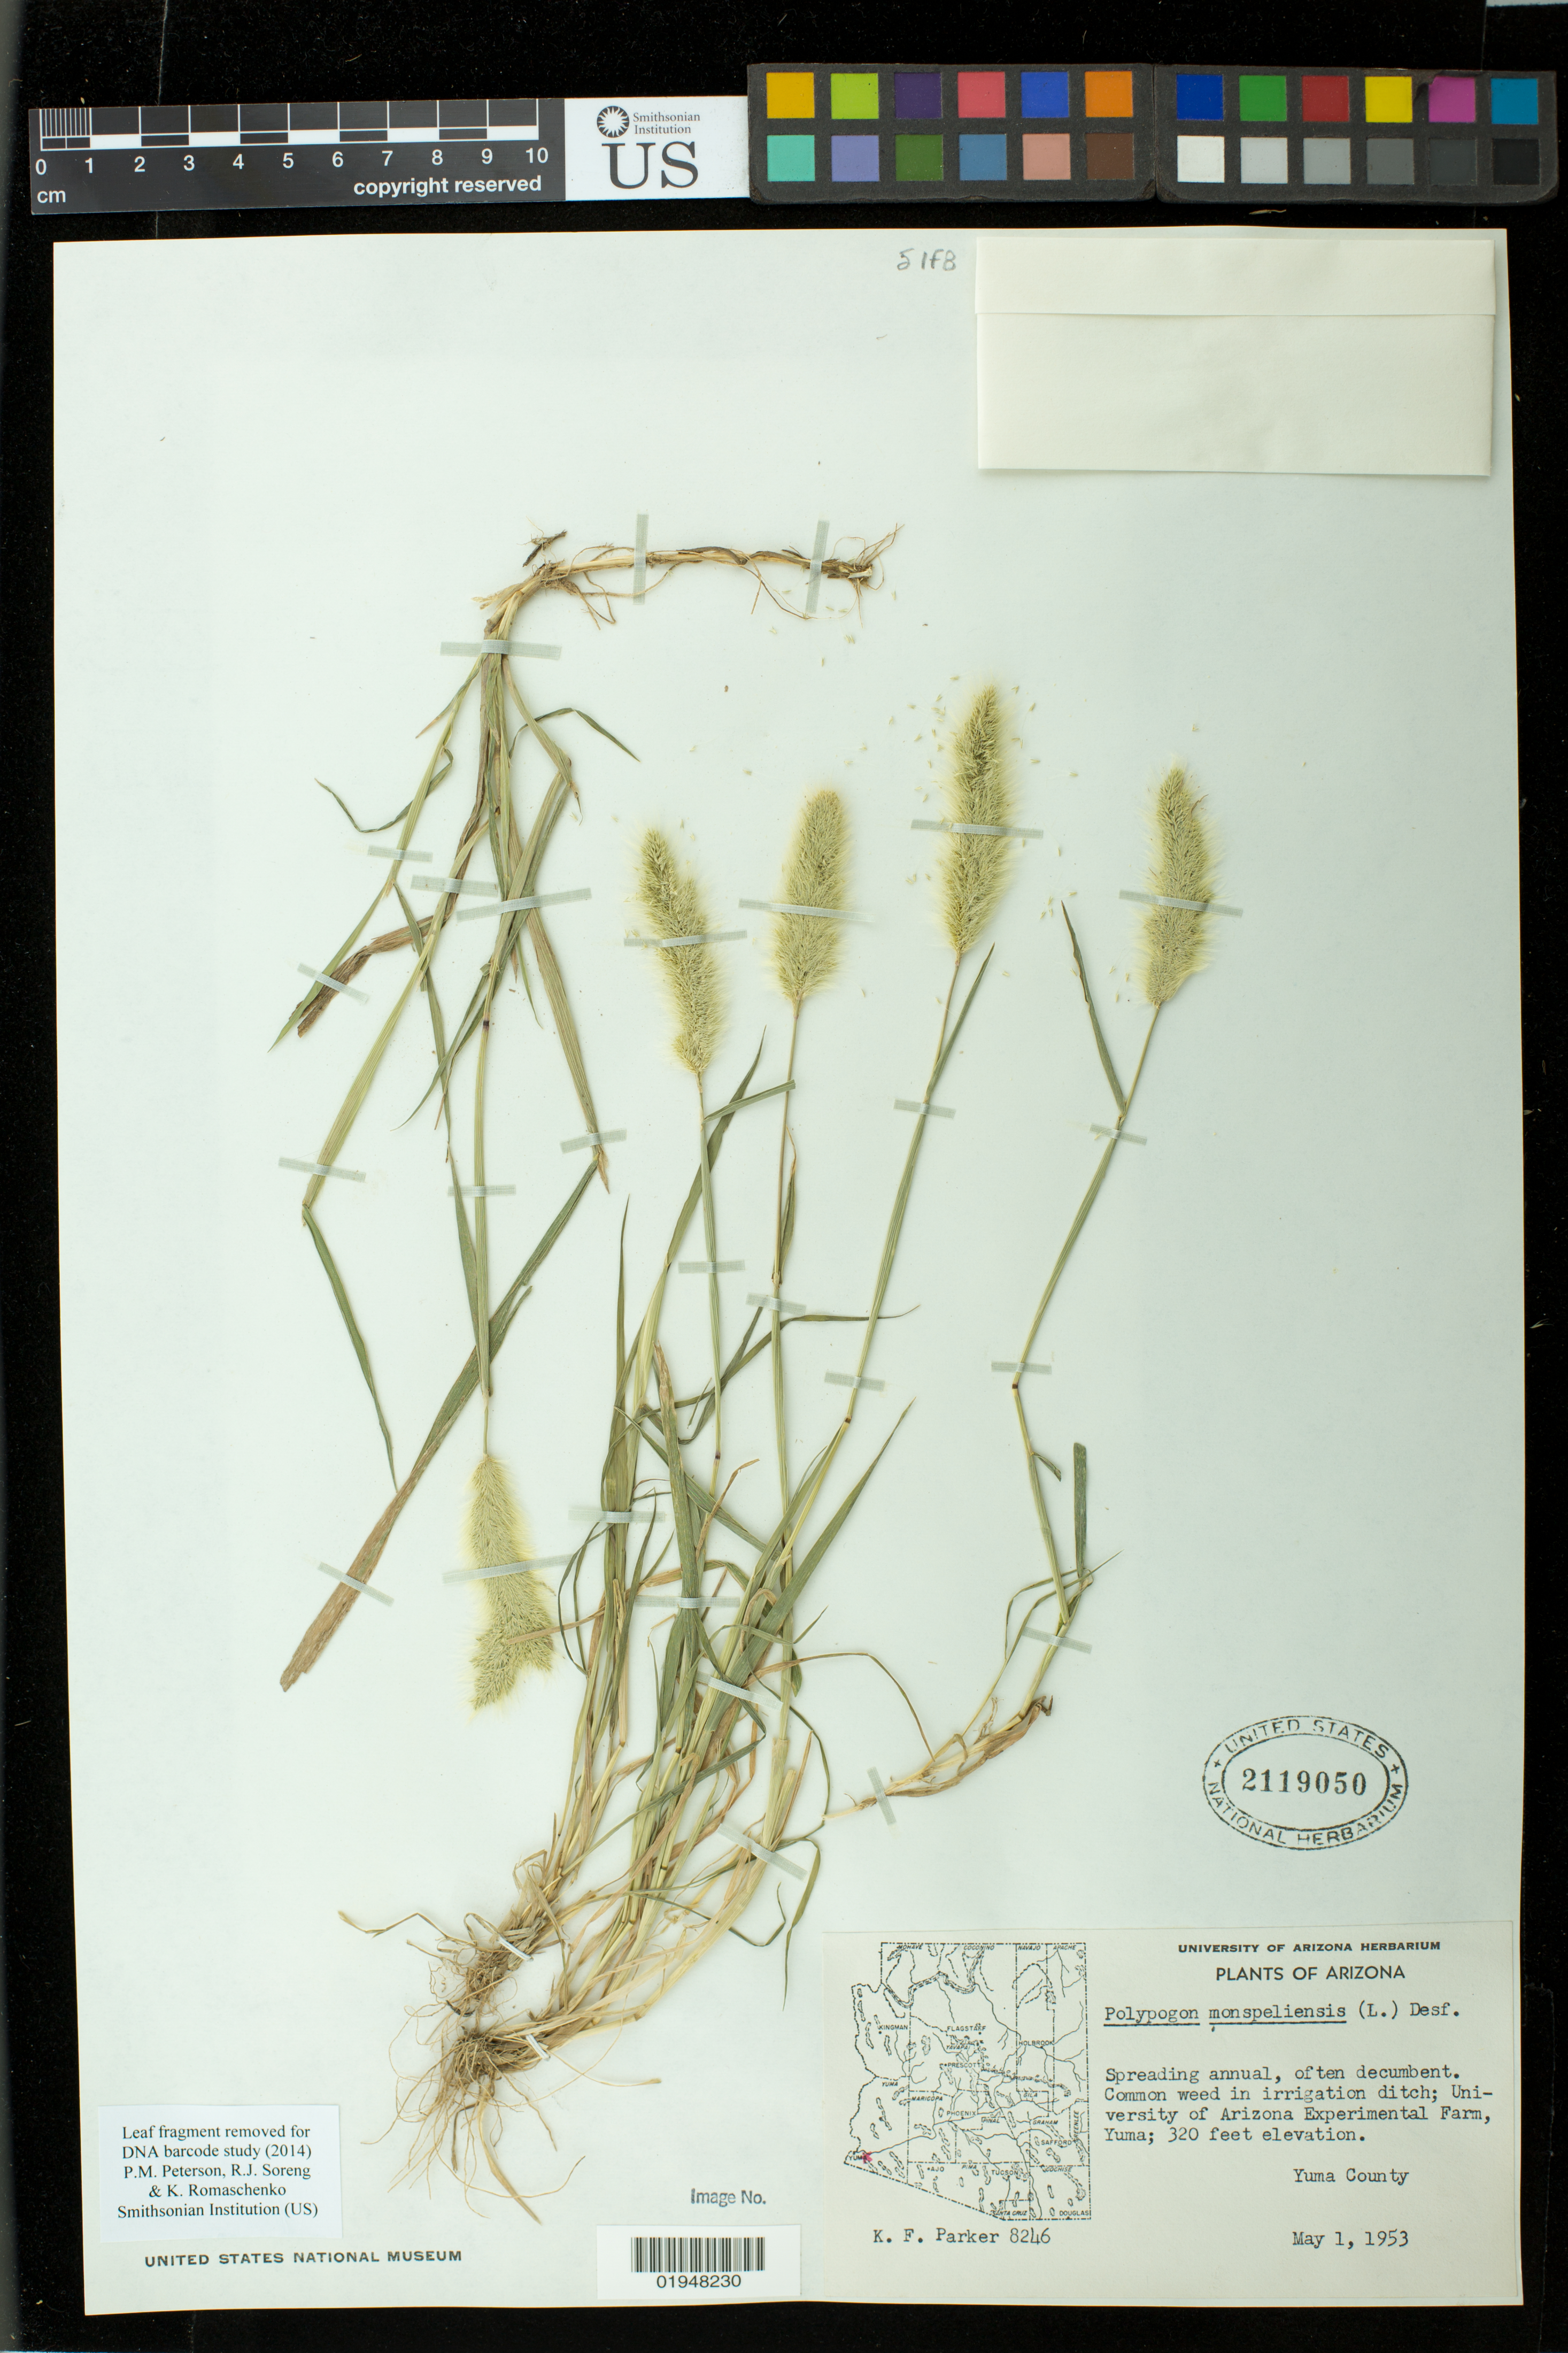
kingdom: Plantae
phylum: Tracheophyta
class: Liliopsida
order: Poales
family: Poaceae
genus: Polypogon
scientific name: Polypogon monspeliensis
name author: (L.) Desf.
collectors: K. F. Parker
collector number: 8246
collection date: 1953-05-01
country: United States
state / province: Arizona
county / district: Yuma County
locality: University of Arizona Experimental Farm, Yuma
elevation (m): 98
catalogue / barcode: US 2119050